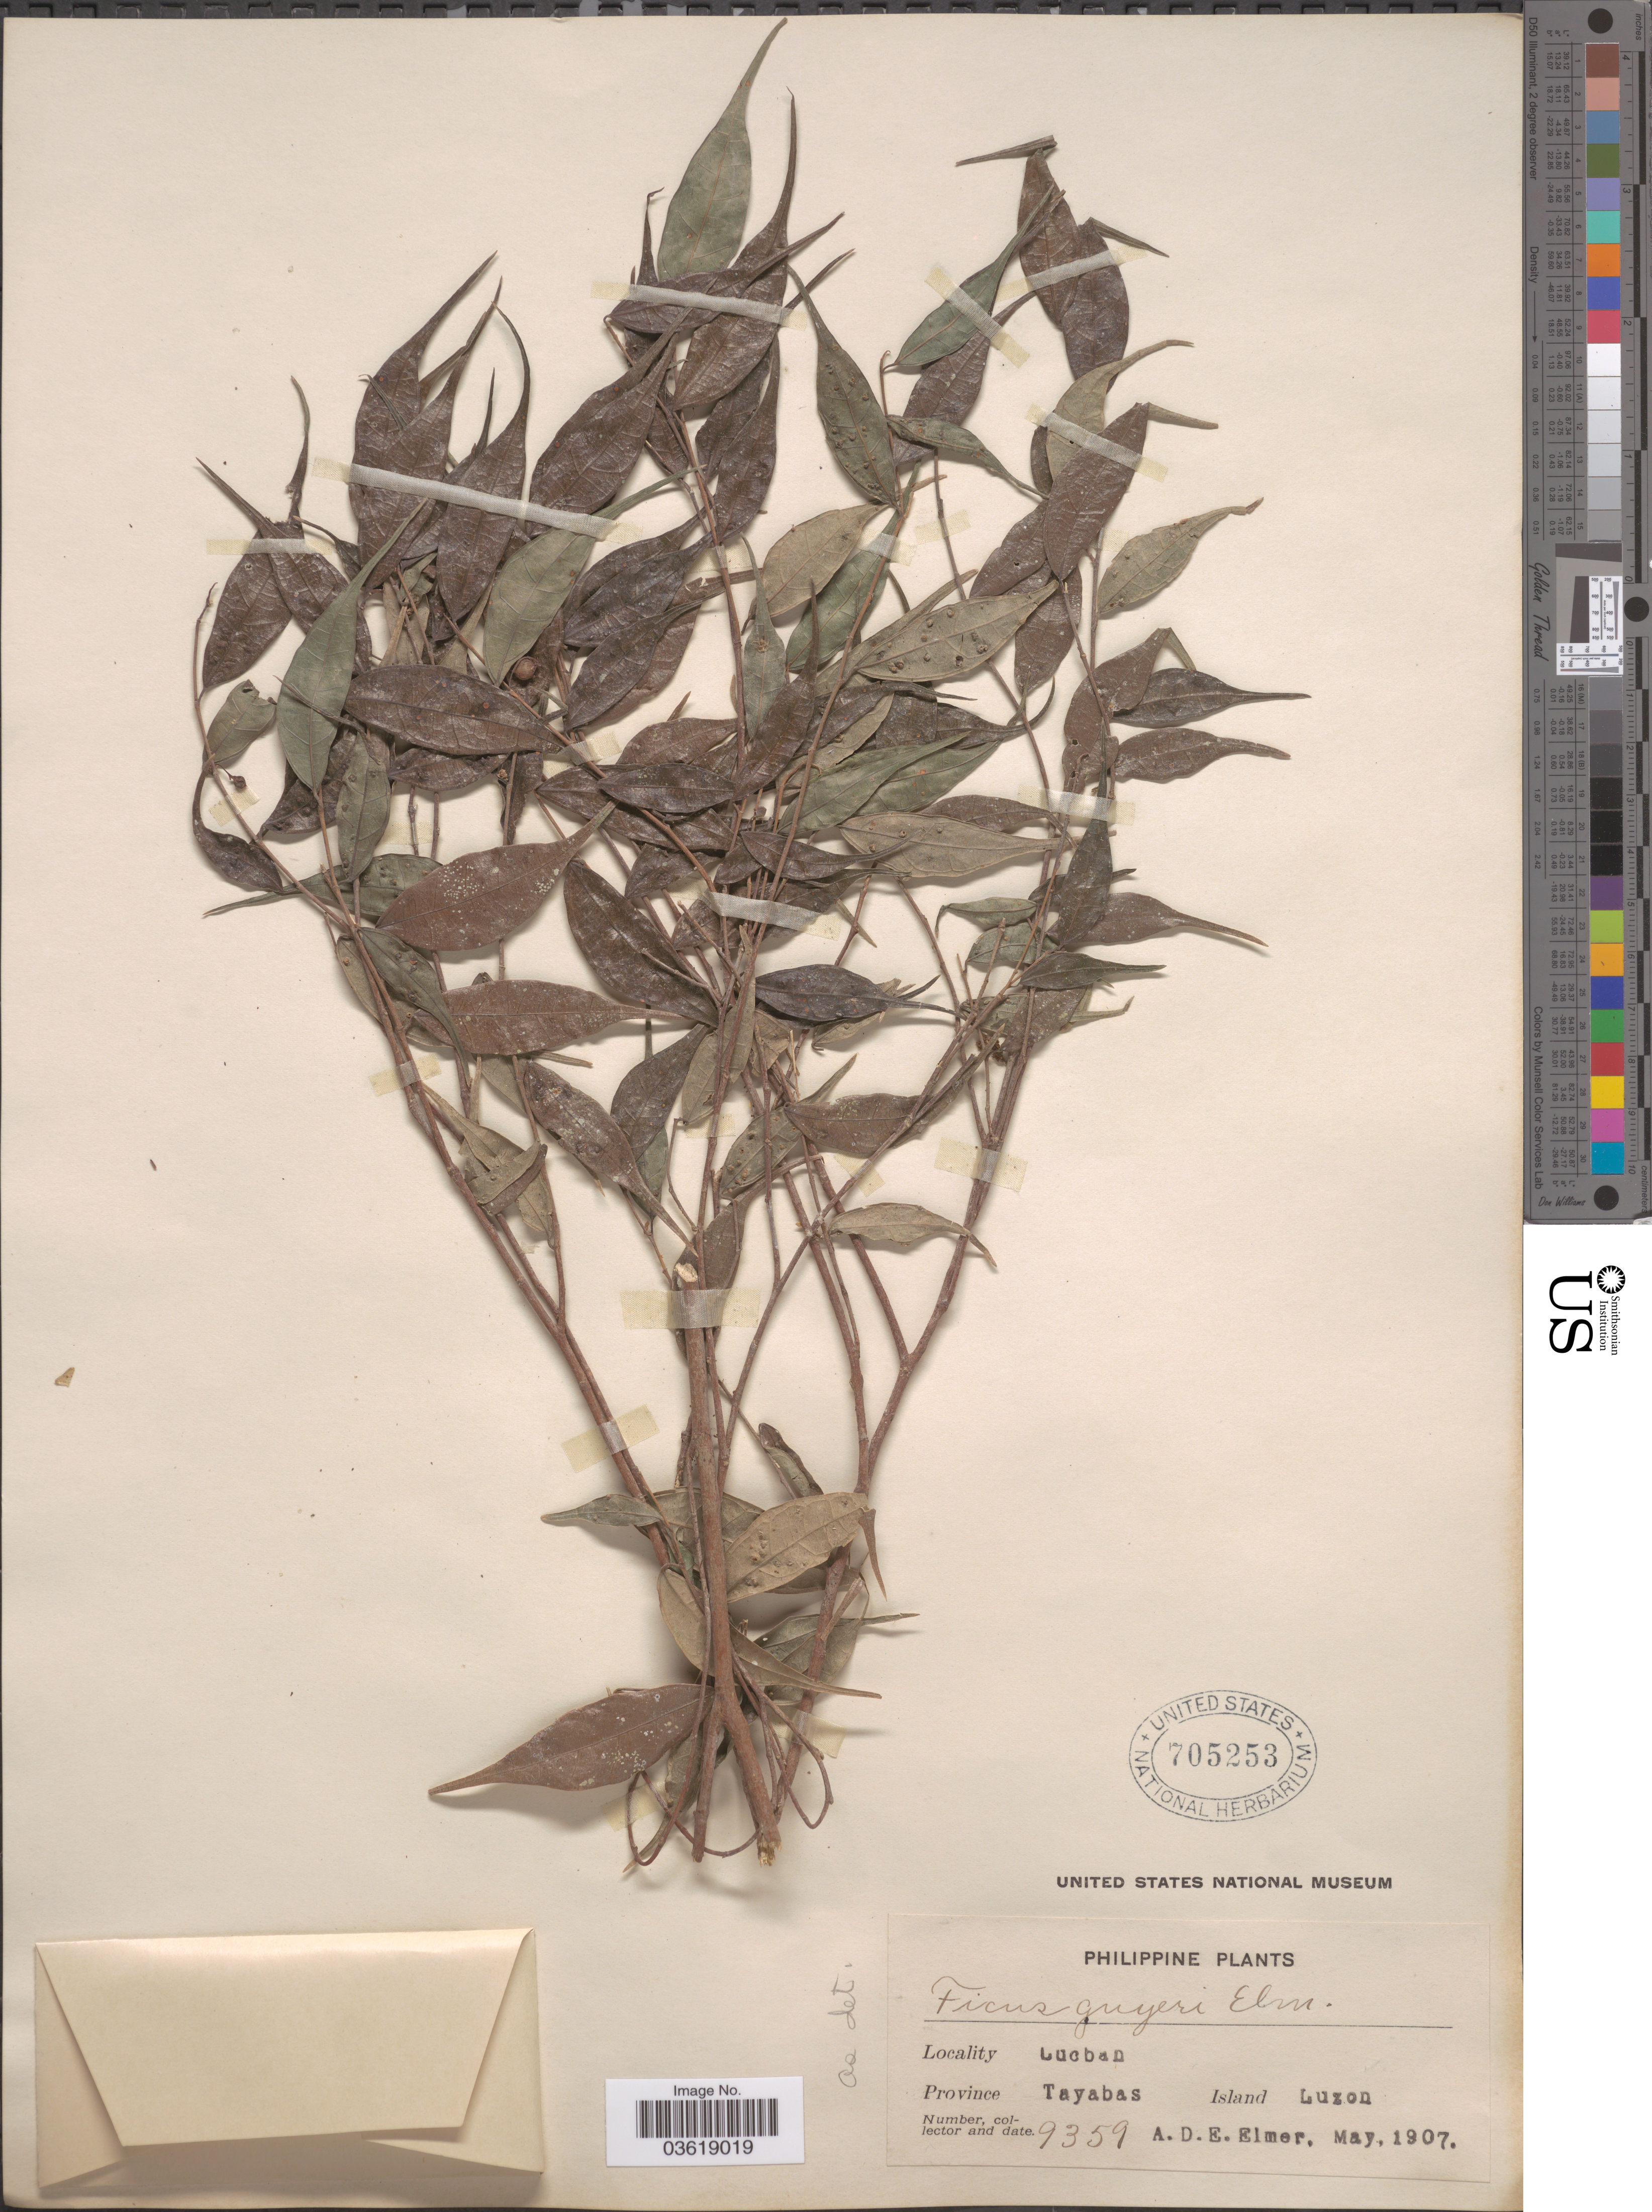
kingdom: Plantae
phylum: Tracheophyta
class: Magnoliopsida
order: Rosales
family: Moraceae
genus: Ficus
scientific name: Ficus guyeri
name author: Elmer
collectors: A. D. E. Elmer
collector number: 9359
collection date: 1907-05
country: Philippines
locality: Philippine. Lucban. Province Tayabas, Island Luzon.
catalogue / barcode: US 705253